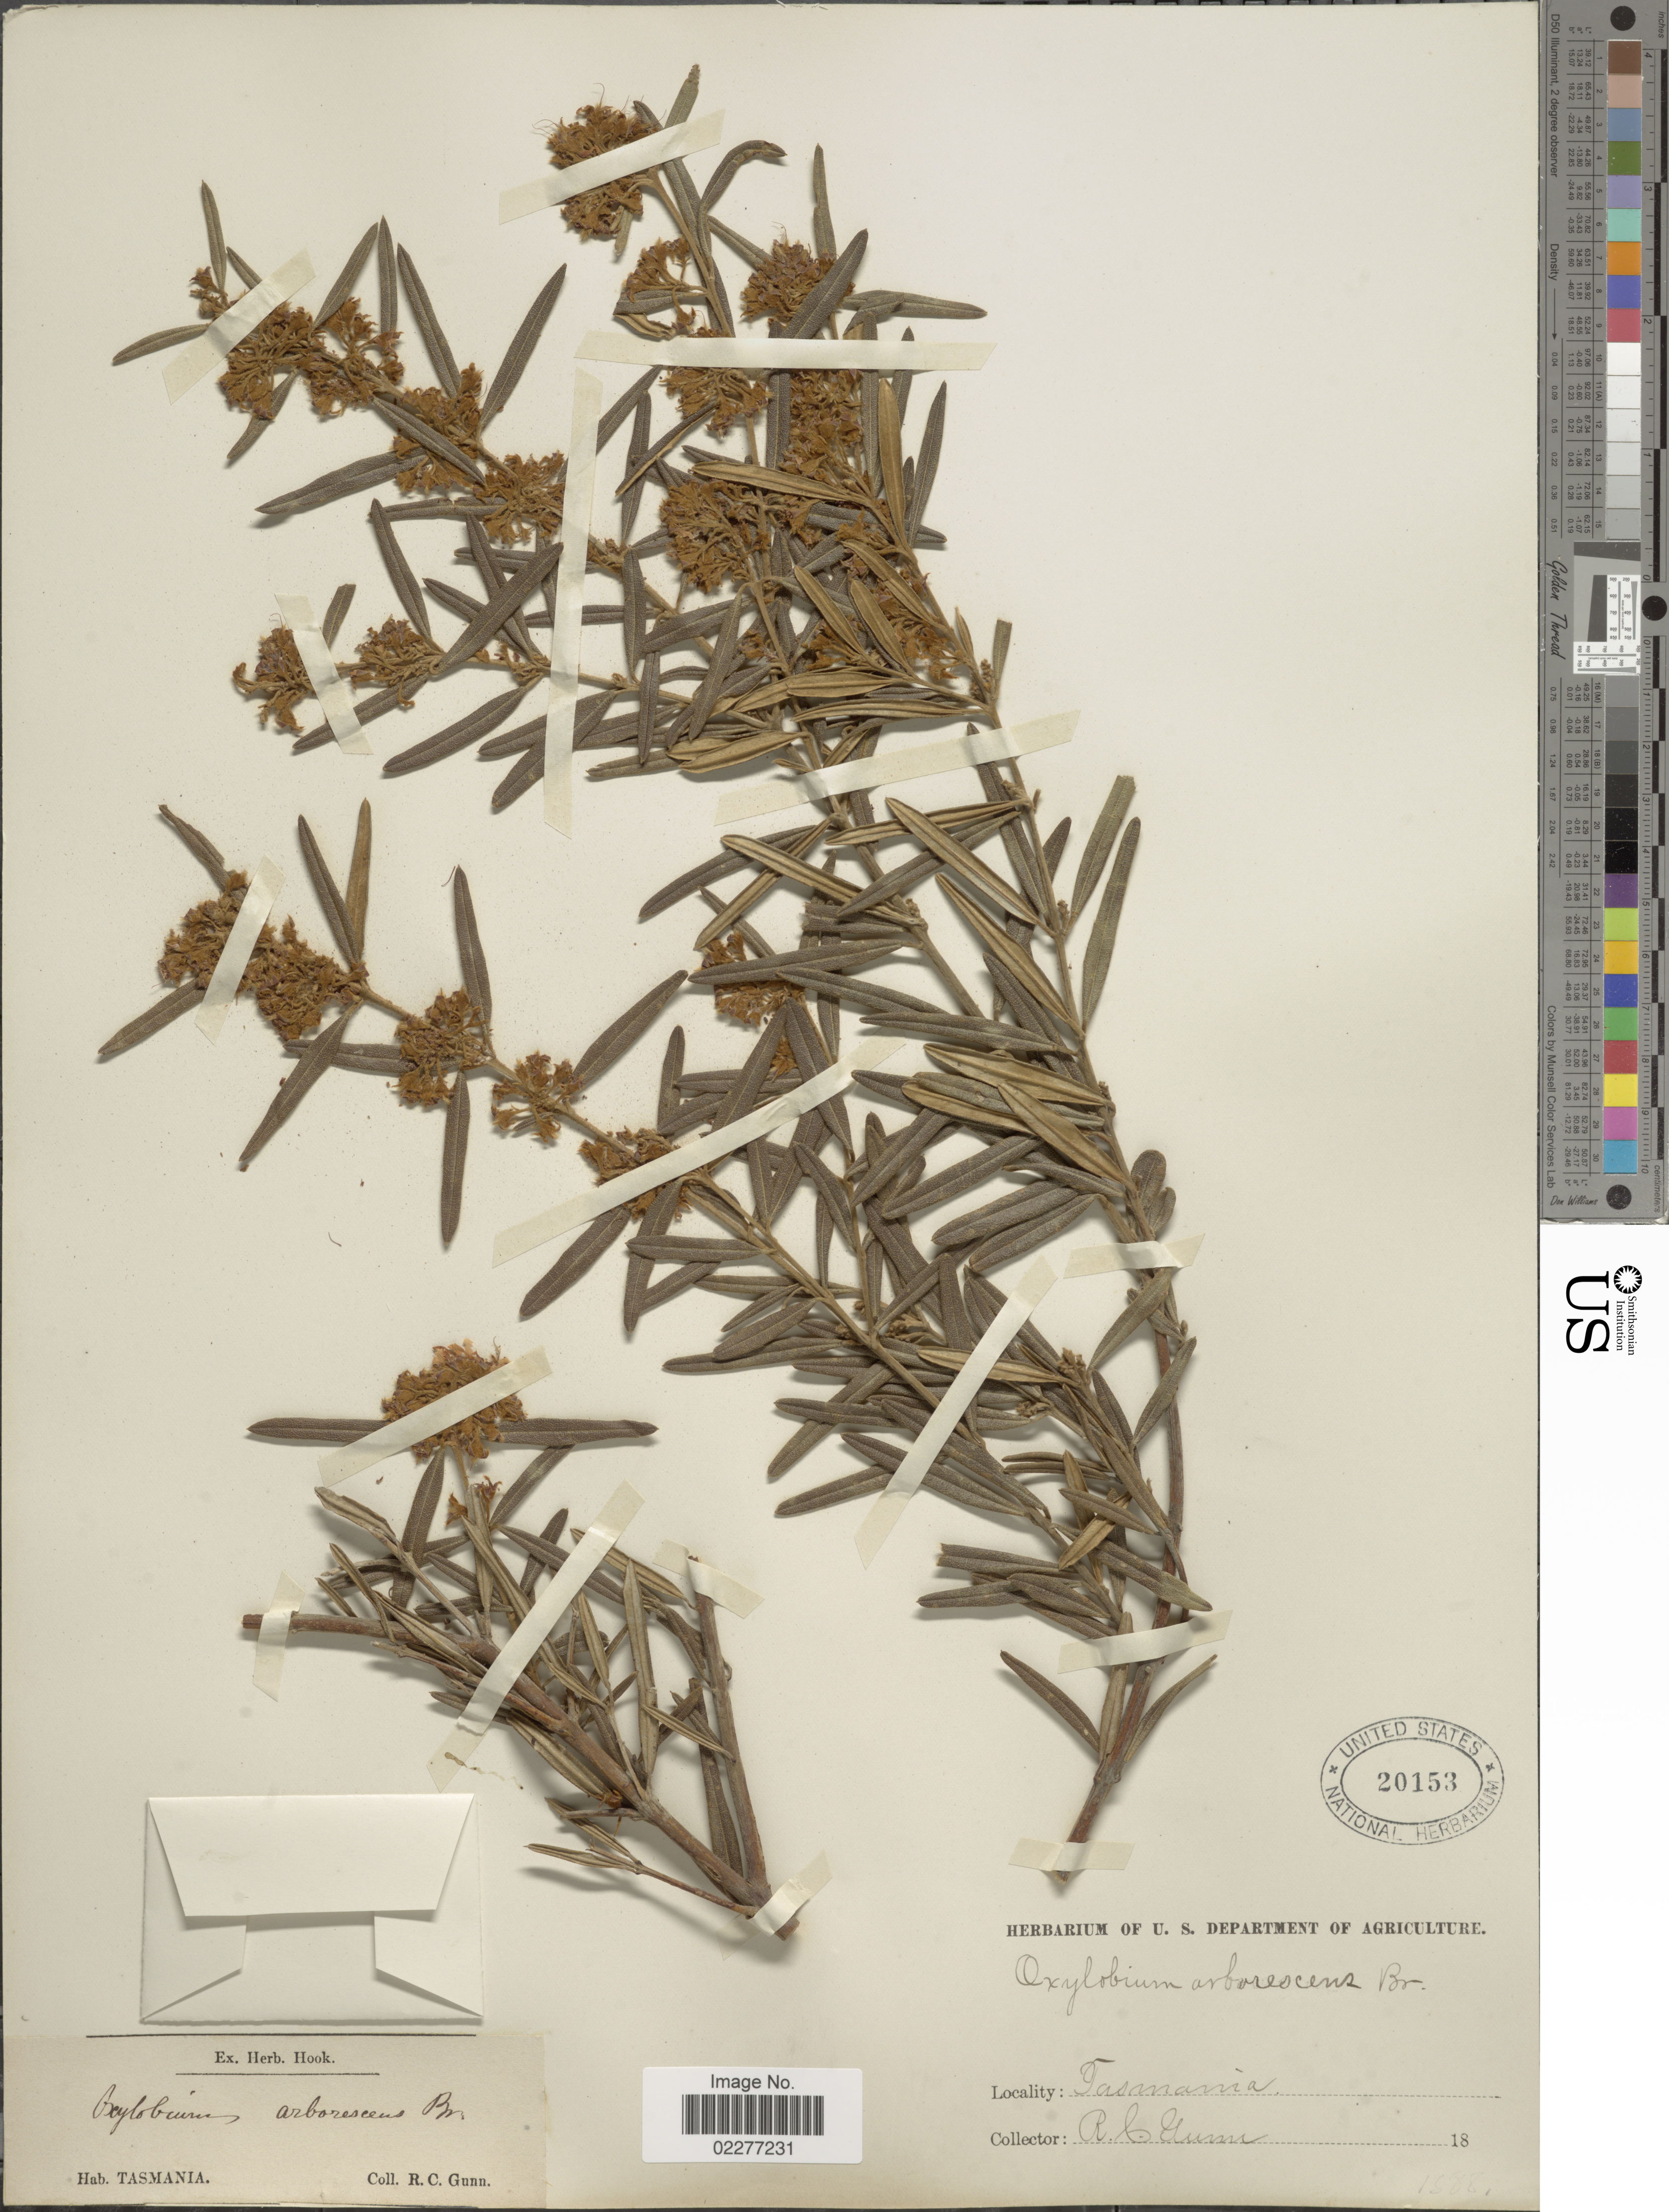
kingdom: Plantae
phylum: Tracheophyta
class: Magnoliopsida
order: Fabales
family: Fabaceae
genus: Oxylobium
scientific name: Oxylobium arborescens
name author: R. Br.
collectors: R. Gunn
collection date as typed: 18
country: Australia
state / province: Tasmania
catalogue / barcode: US 20153